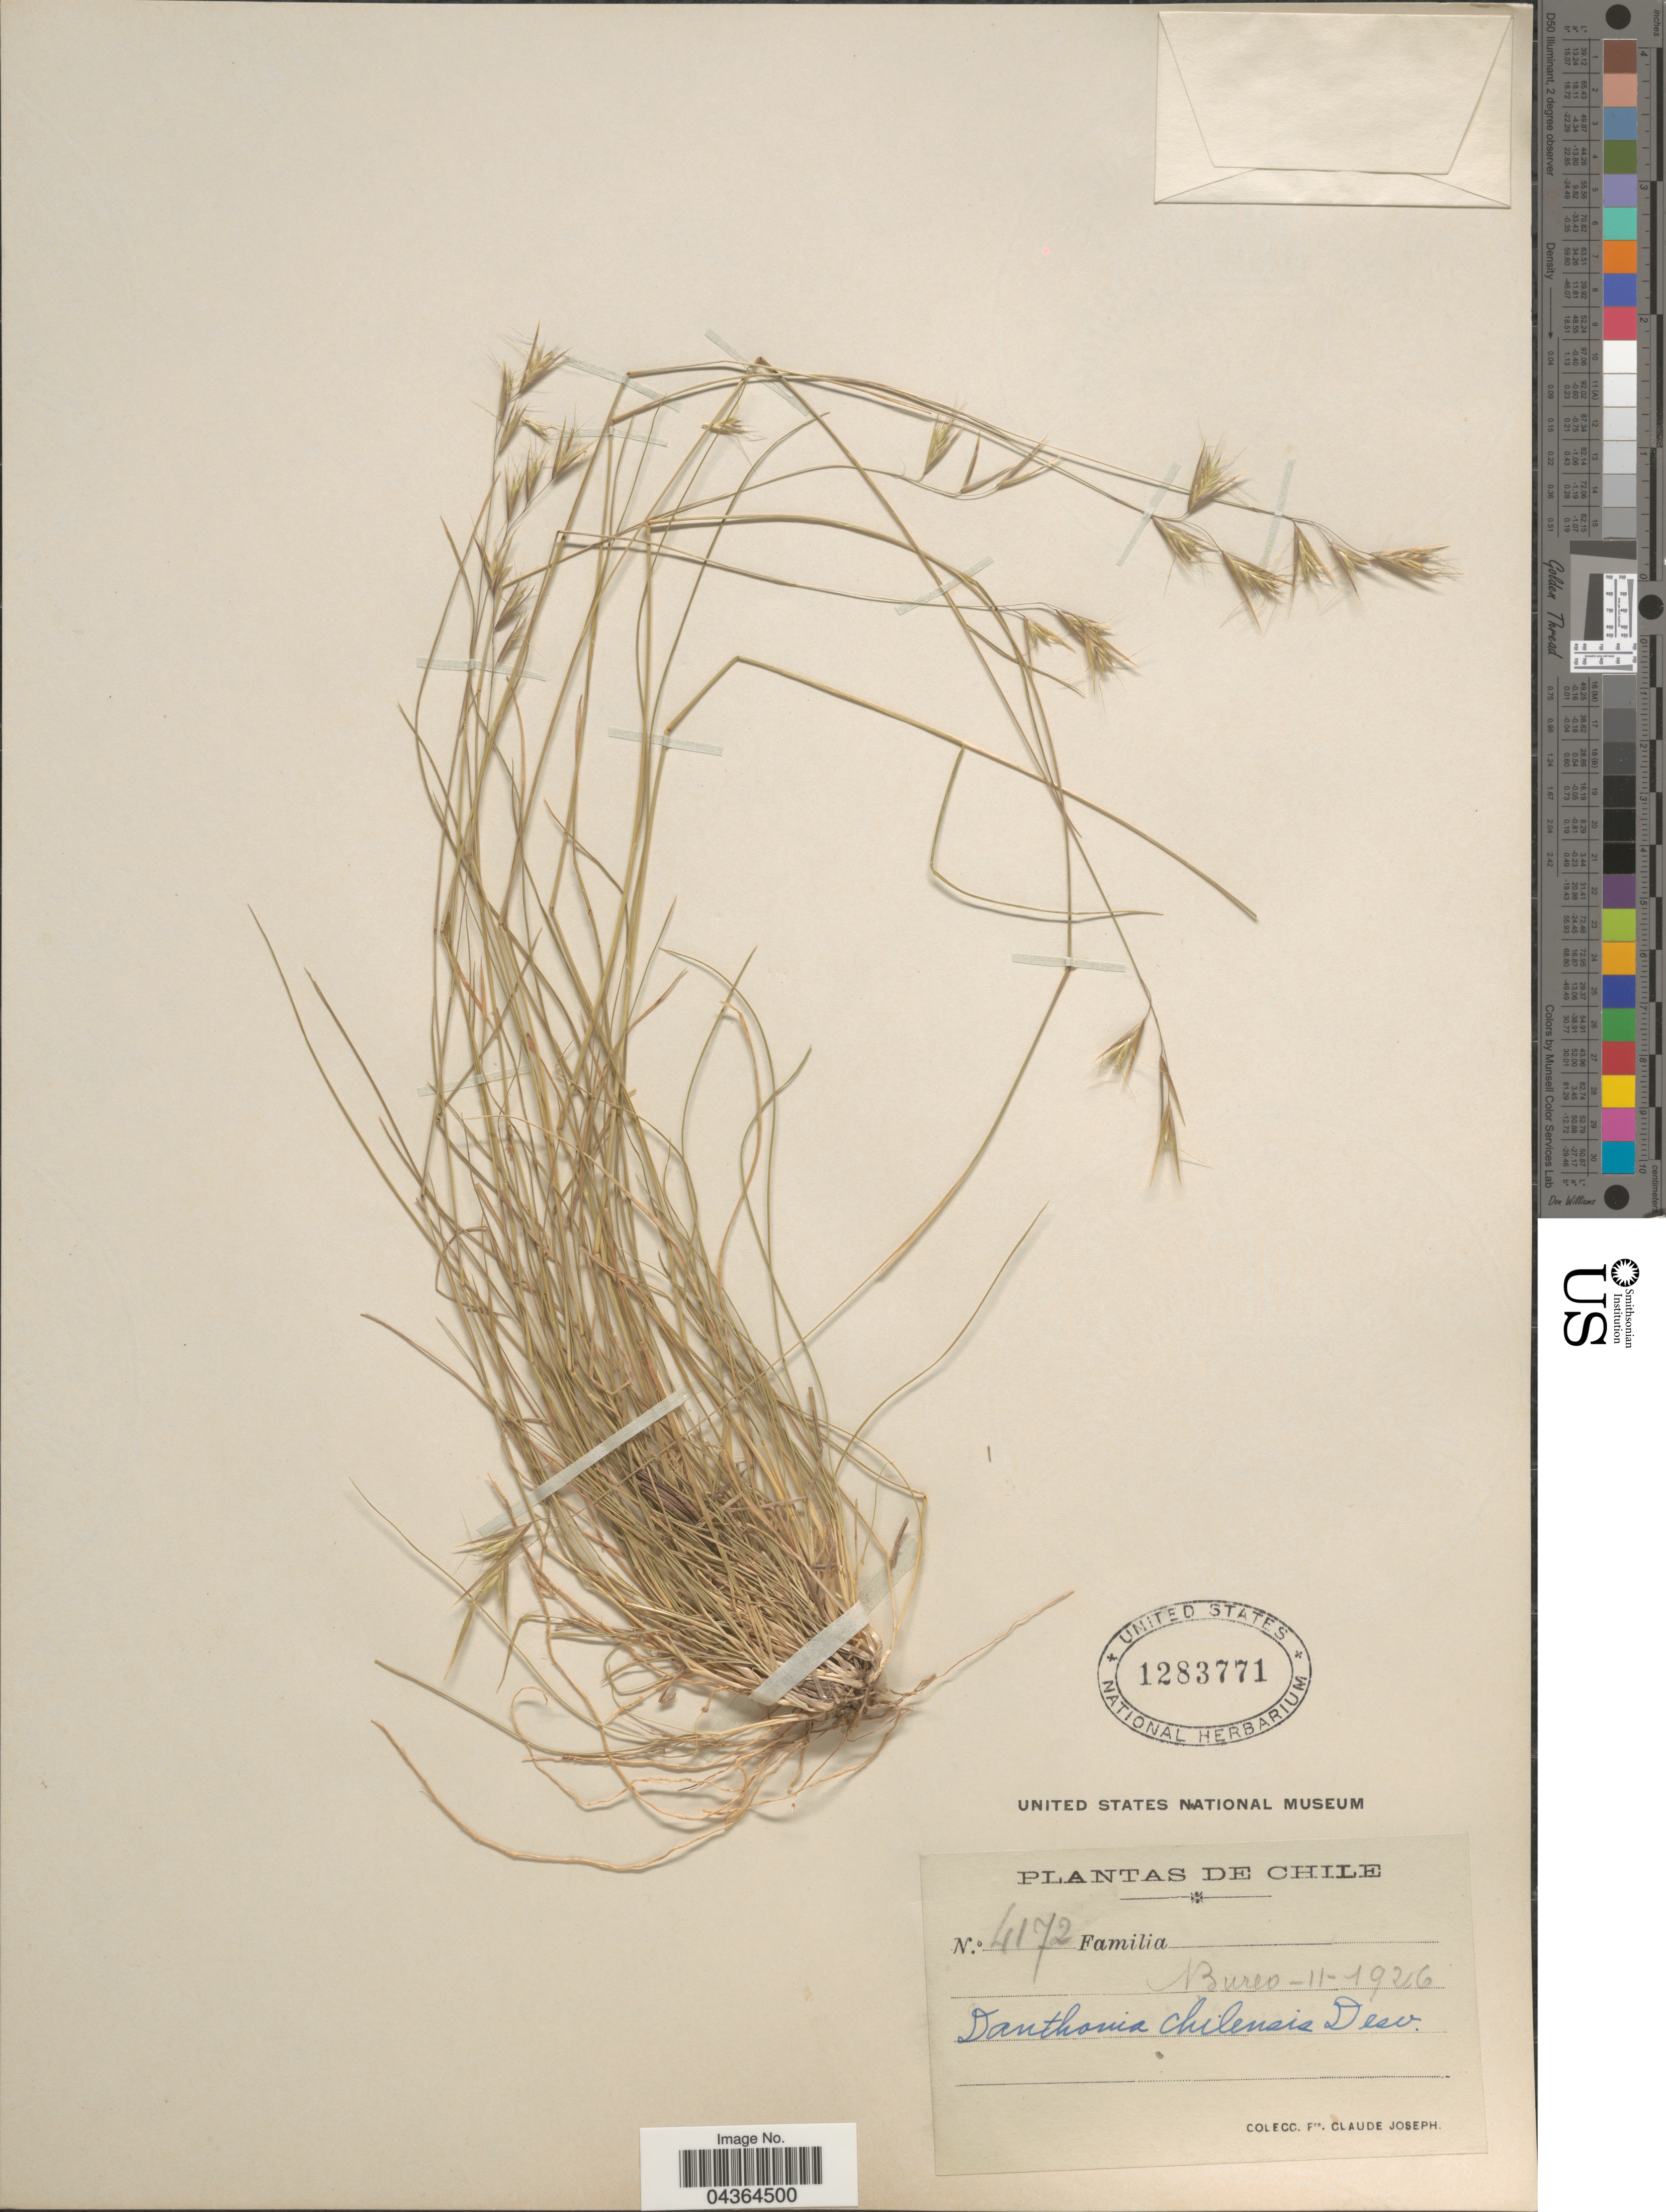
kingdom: Plantae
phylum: Tracheophyta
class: Liliopsida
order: Poales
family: Poaceae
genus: Danthonia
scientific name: Danthonia chilensis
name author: É. Desv.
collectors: Bro. Claude-Joseph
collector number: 4172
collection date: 1926-11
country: Chile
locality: Bureo.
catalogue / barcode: US 1283771